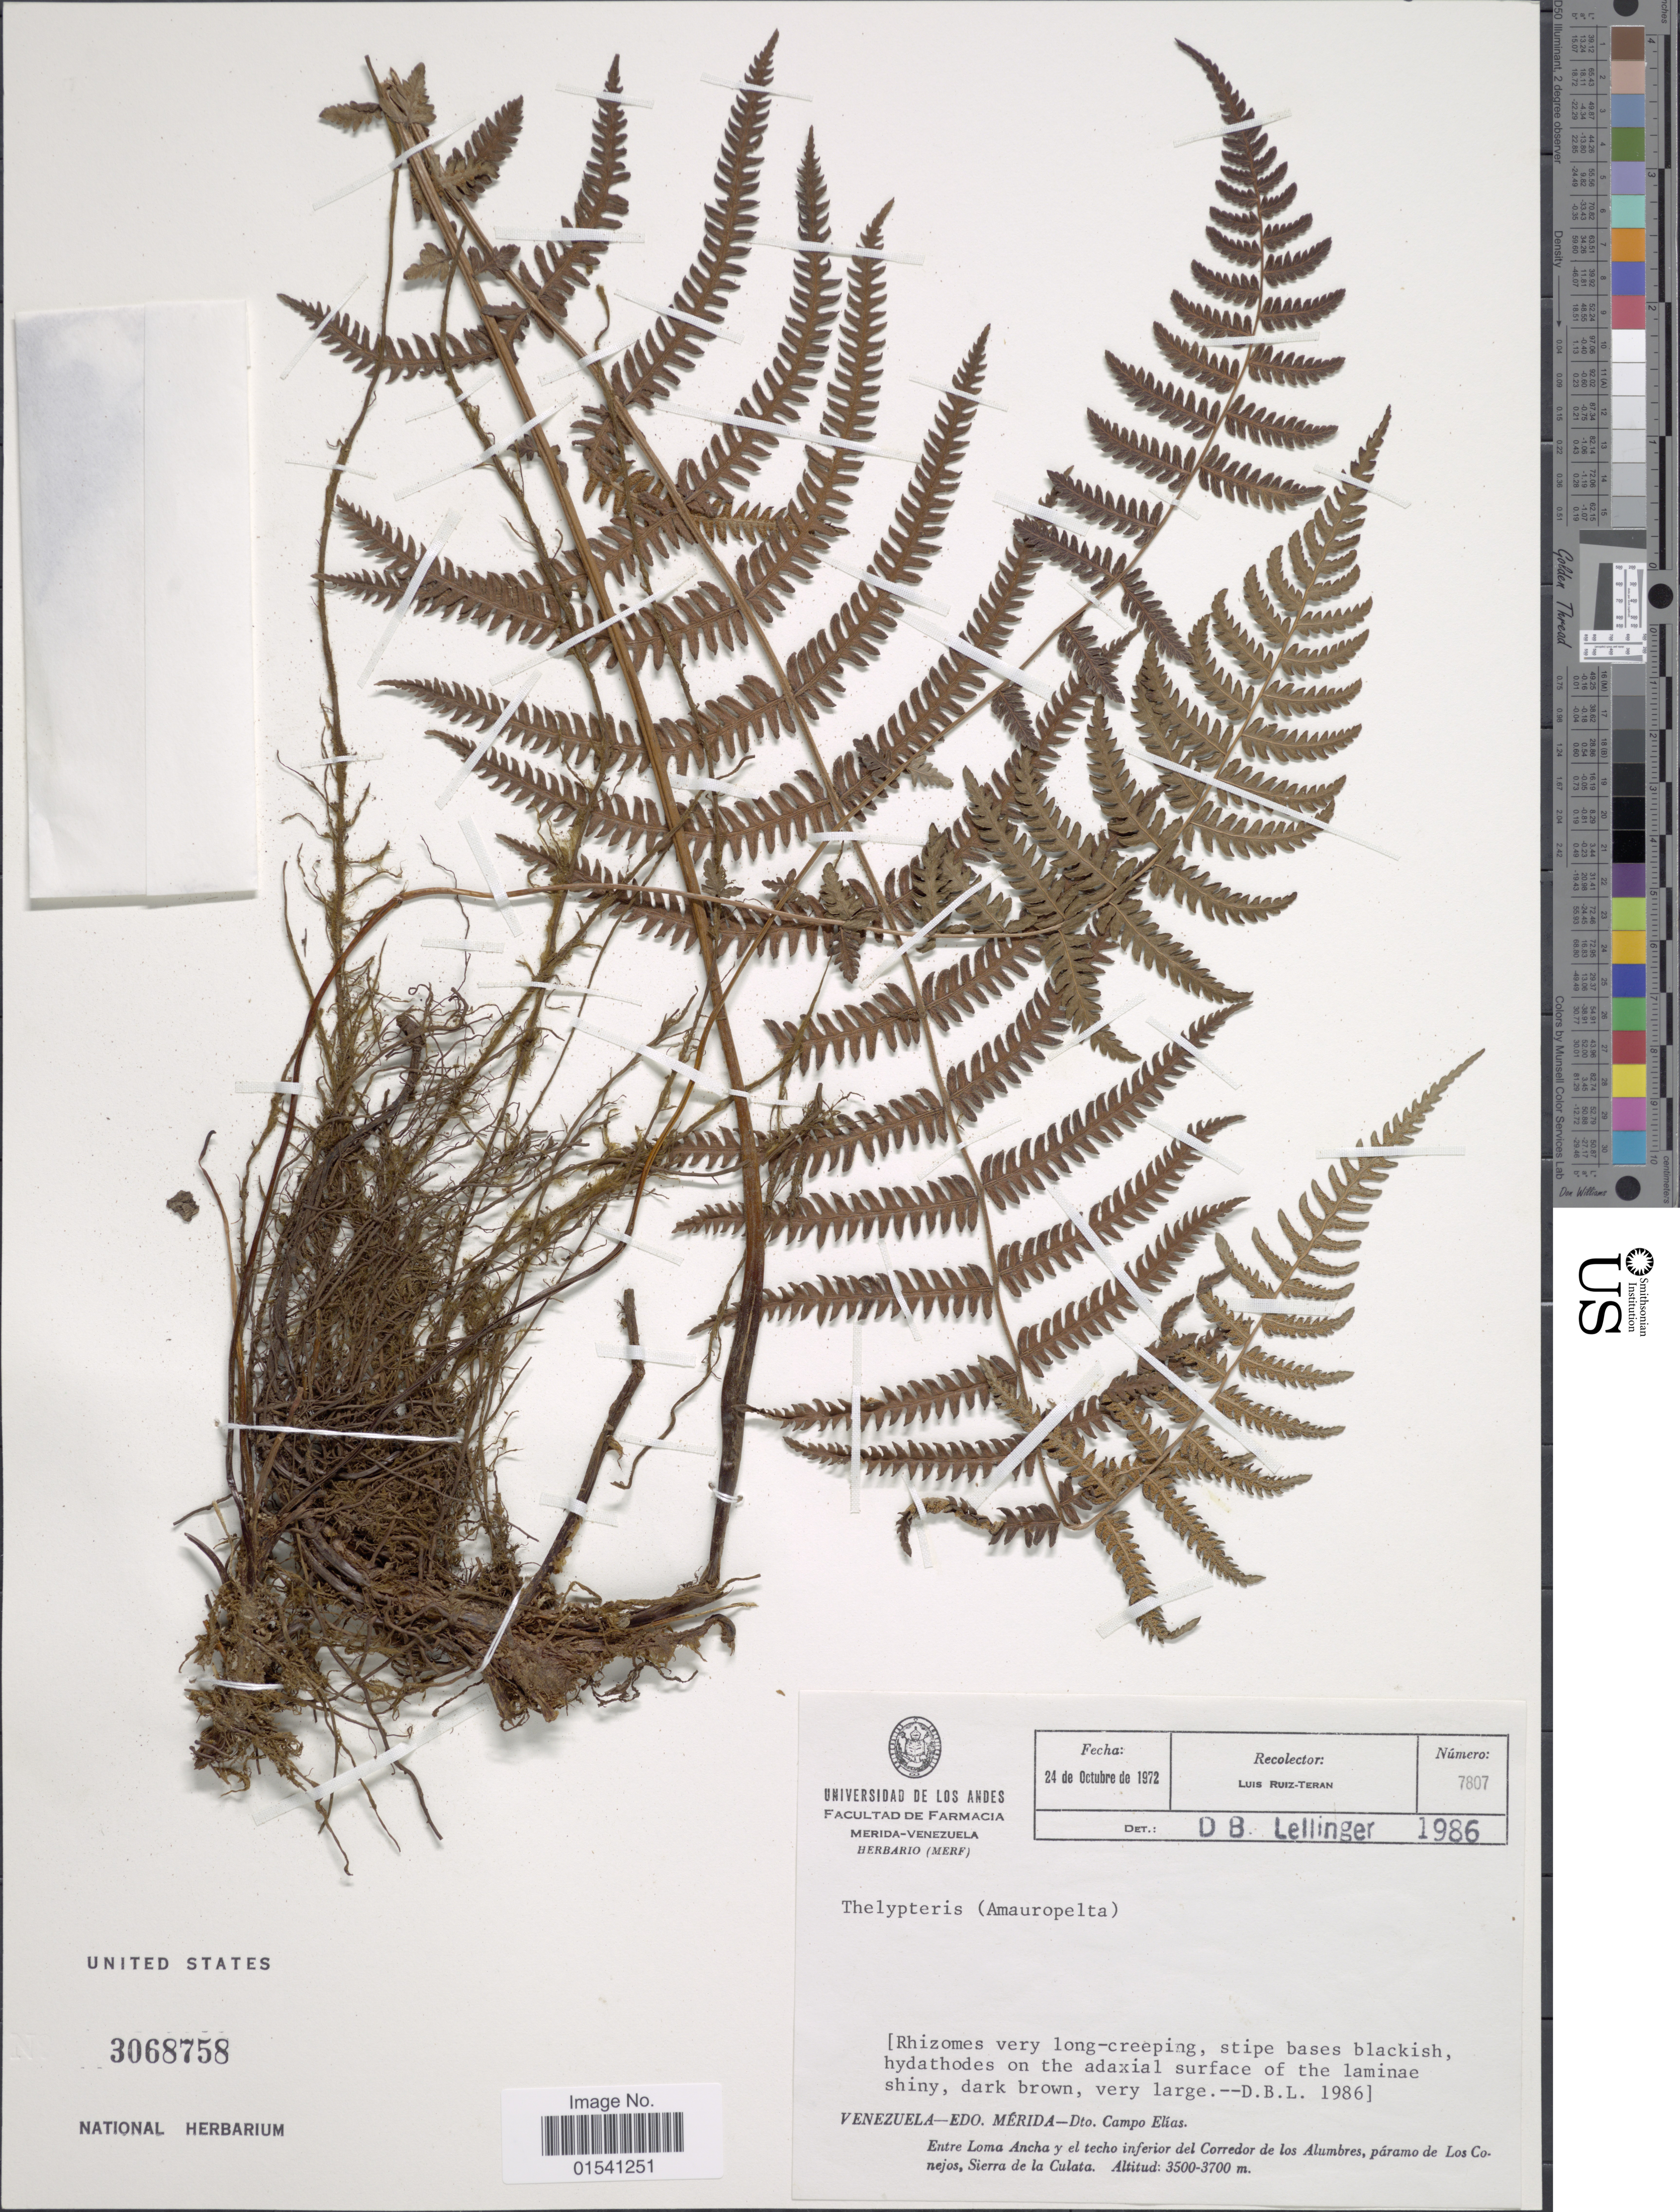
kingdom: Plantae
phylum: Tracheophyta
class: Polypodiopsida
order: Polypodiales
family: Thelypteridaceae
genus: Amauropelta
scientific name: Amauropelta sp.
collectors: L. Teran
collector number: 7807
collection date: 1972-10-24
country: Venezuela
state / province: Mérida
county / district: Campo Elías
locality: Dto Campo Elias. Entre Loma Ancha el techo inferior del Corredor de los Alumbres, páramo de Los Conejos, Sierra de la Culata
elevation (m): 3500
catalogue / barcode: US 3068758